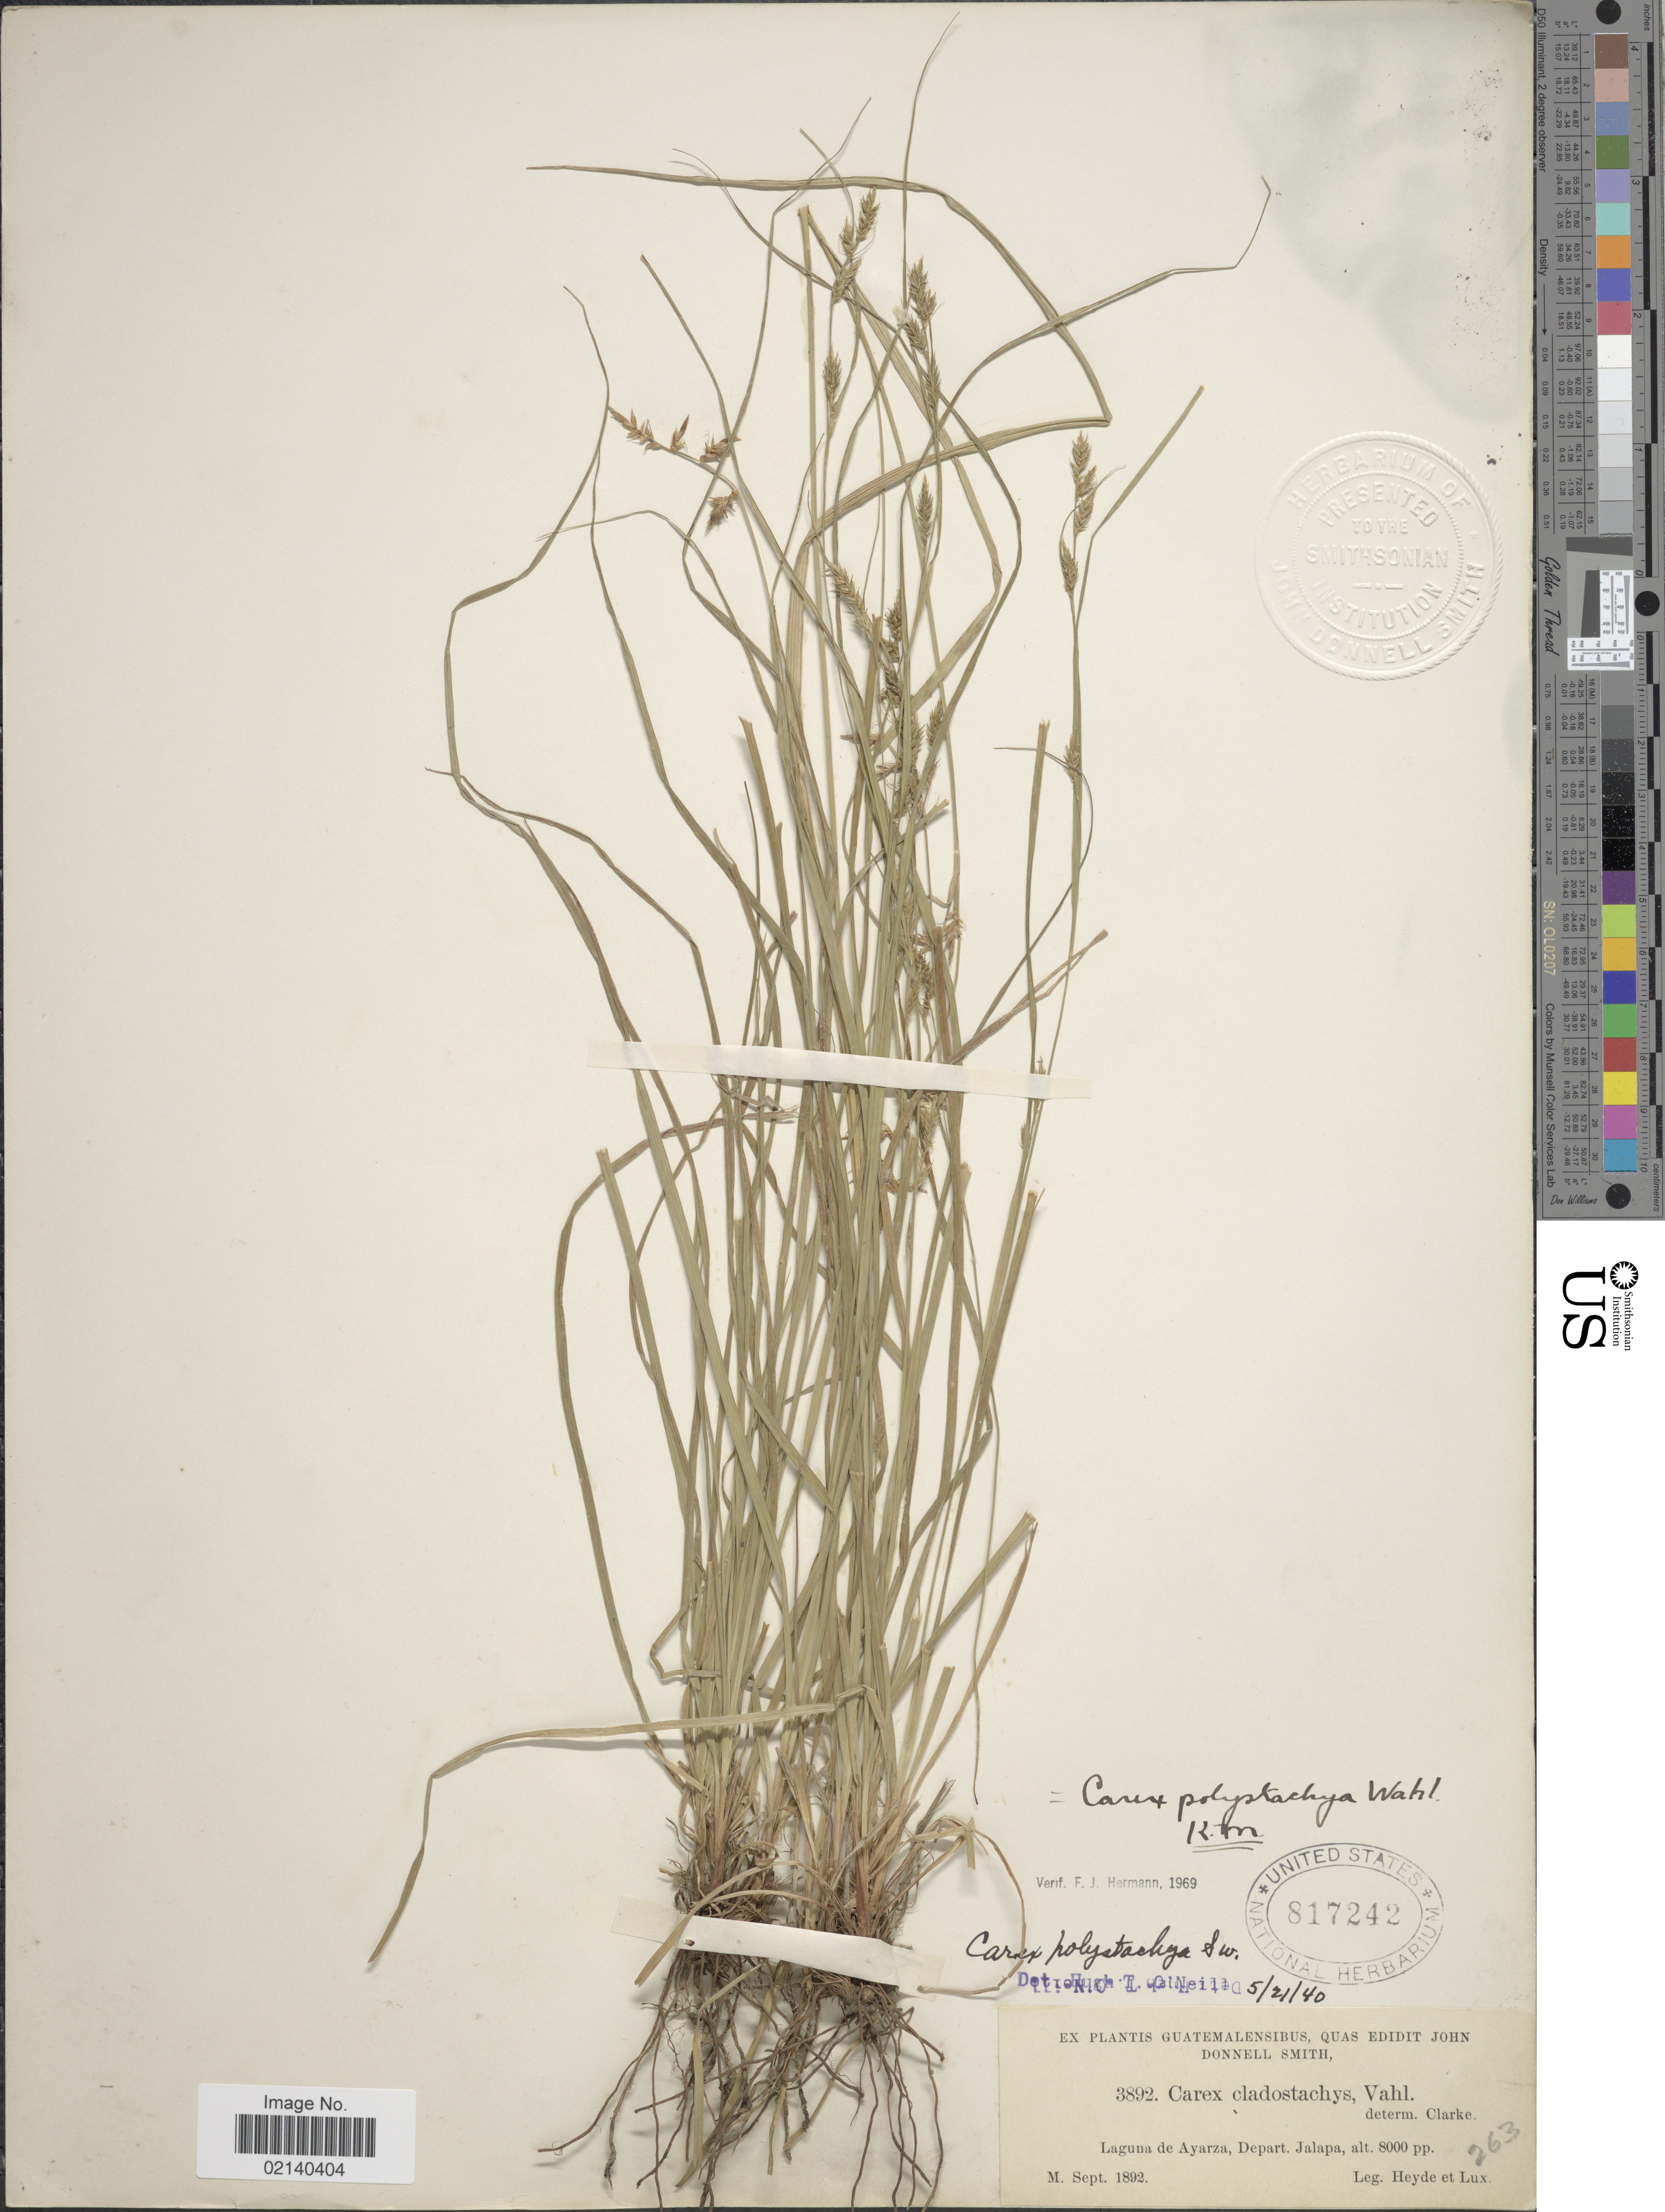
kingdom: Plantae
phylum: Tracheophyta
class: Liliopsida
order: Poales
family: Cyperaceae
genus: Carex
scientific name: Carex polystachya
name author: Sw. ex Wahlenb.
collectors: Heyde & Lux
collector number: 3892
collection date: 1892-09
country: Guatemala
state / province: Jalapa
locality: Guatemalensibus, Laguna de Ayarza.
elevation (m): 2438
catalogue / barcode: US 817242